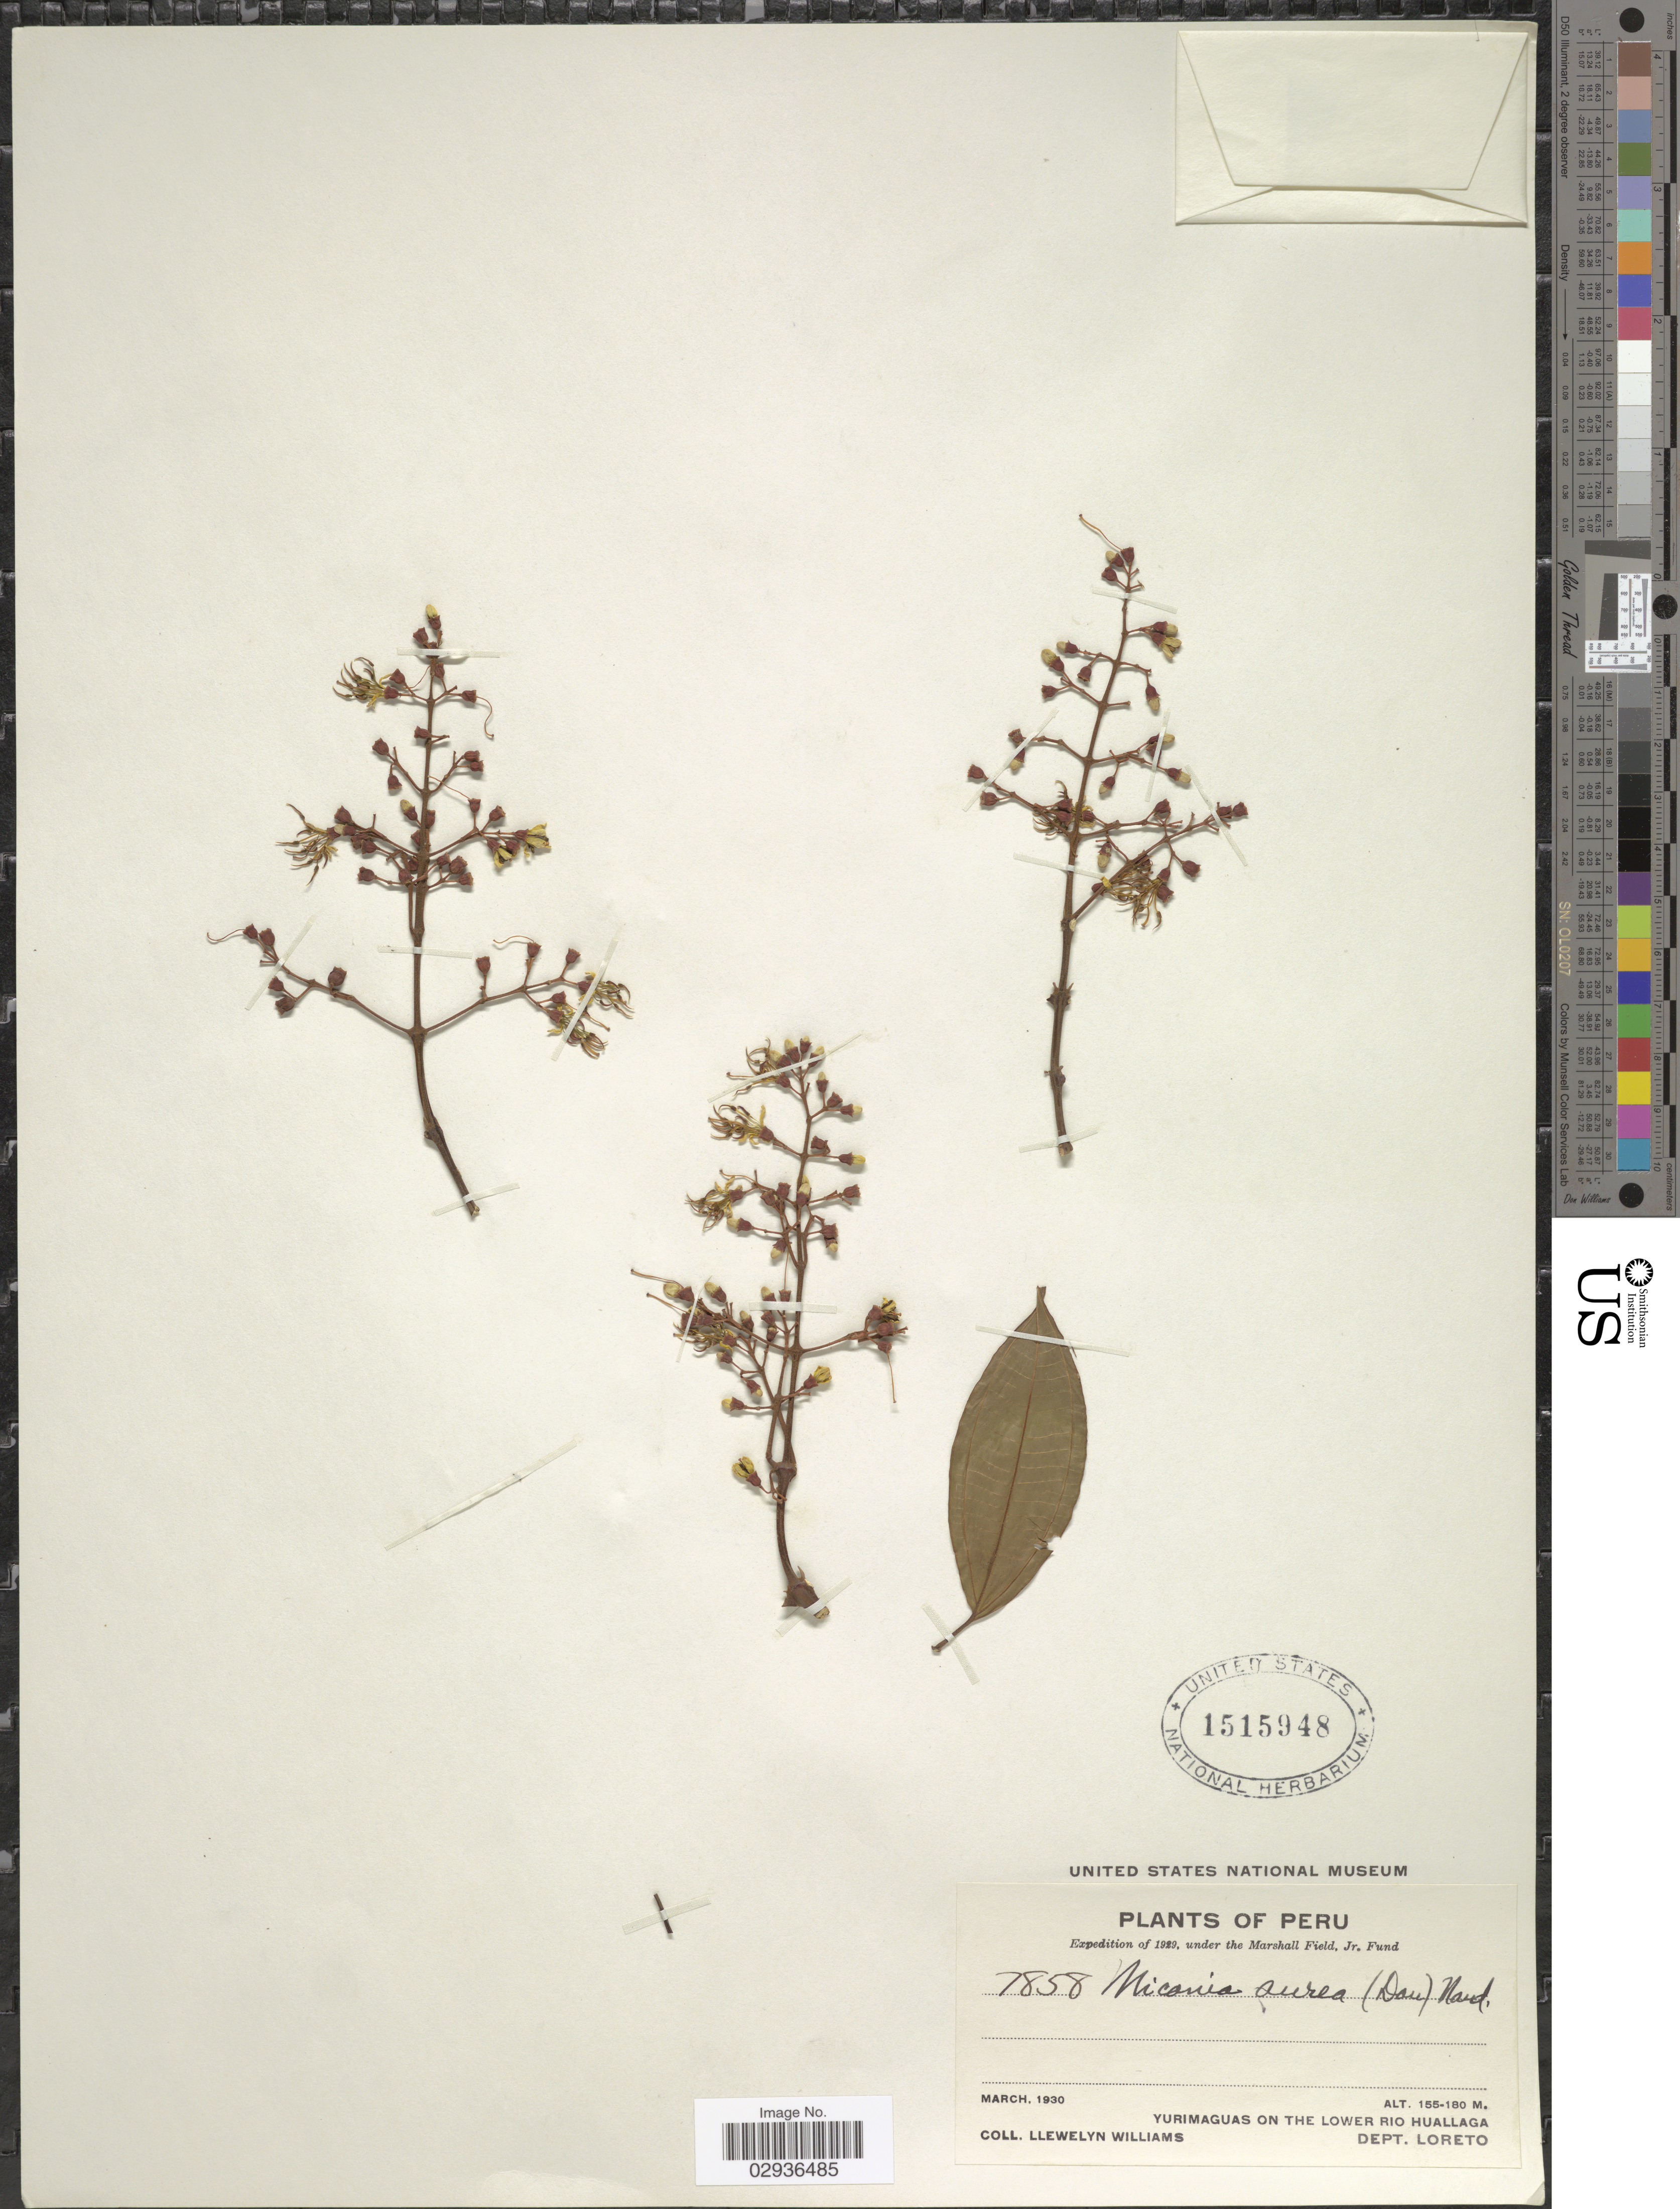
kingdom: Plantae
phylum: Tracheophyta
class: Magnoliopsida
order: Myrtales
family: Melastomataceae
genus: Miconia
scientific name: Miconia aurea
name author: (D. Don) Naudin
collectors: Ll. Williams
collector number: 7858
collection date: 1930-03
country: Peru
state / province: Loreto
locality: Yurimaguas on the lower Rio Huallaga.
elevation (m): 155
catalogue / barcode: US 1515948